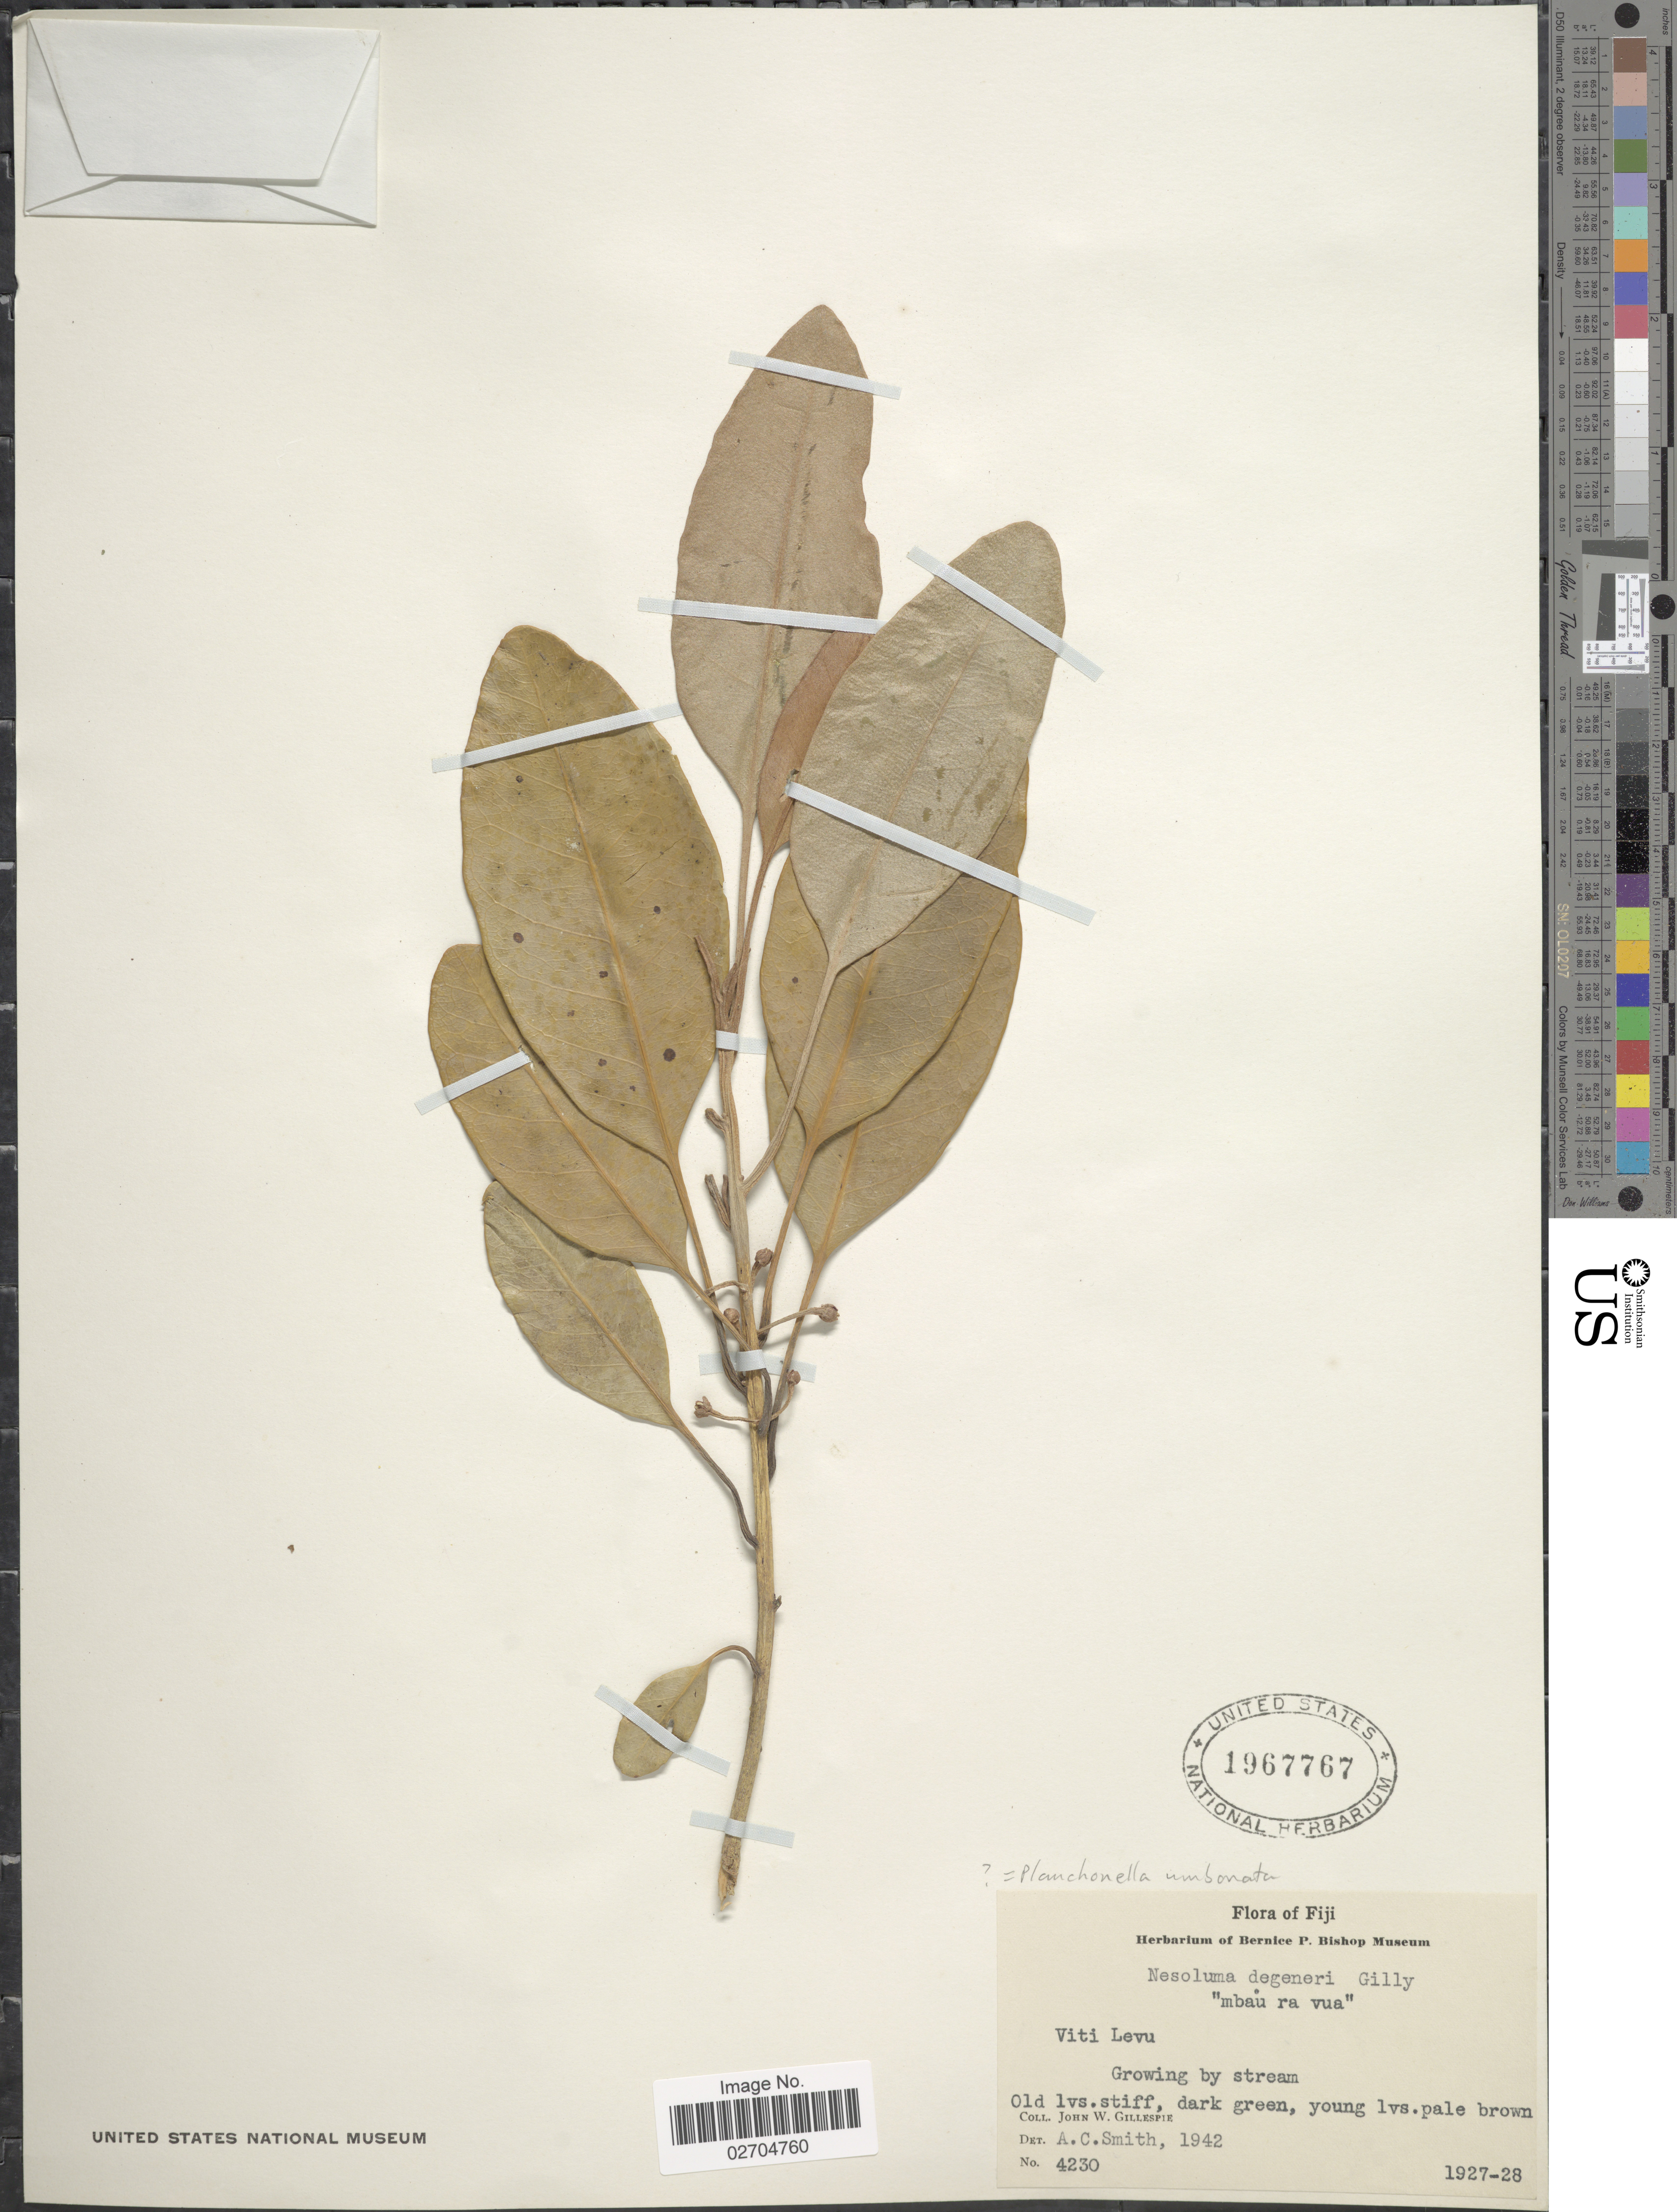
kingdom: Plantae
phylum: Tracheophyta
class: Magnoliopsida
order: Ericales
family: Sapotaceae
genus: Planchonella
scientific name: Planchonella umbonata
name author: (P. Royen) A.C. Sm.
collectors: J. W. Gillespie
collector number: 4230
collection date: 1927/1928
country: Fiji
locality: Viti Levu. Growing by stream.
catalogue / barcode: US 1967767